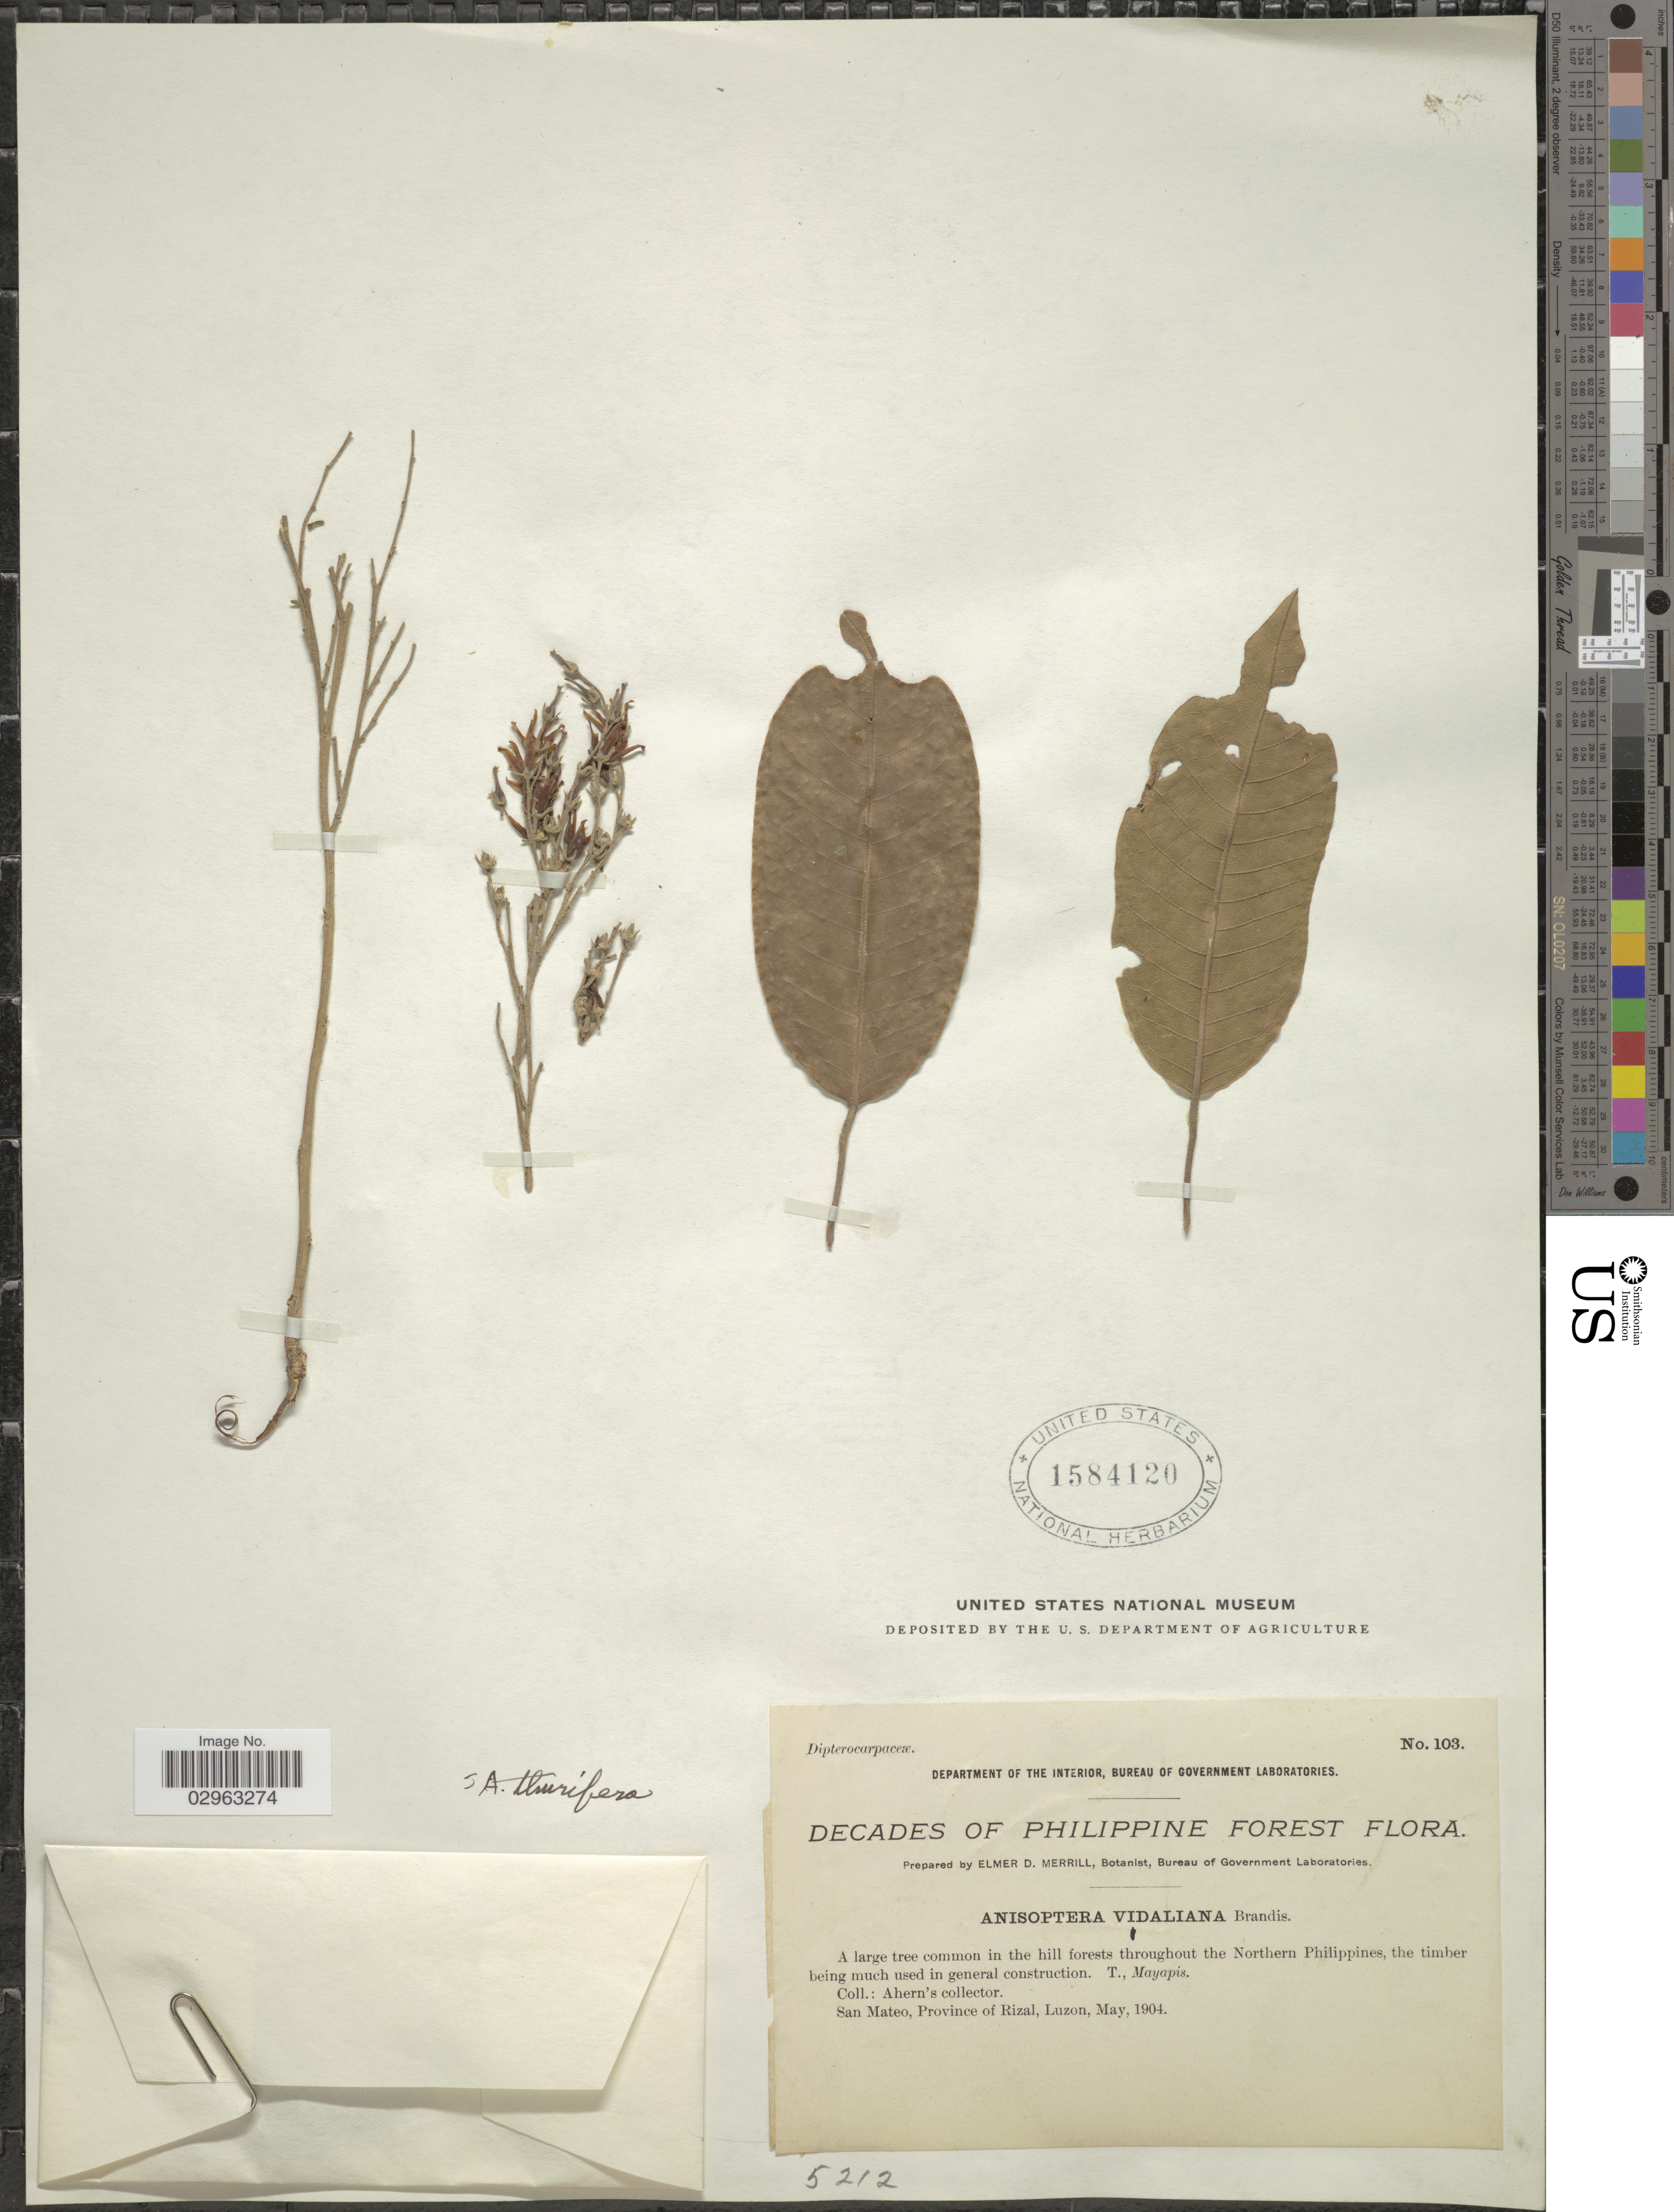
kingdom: Plantae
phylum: Tracheophyta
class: Magnoliopsida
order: Malvales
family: Dipterocarpaceae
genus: Anisoptera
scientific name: Anisoptera thurifera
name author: (Blanco) Blume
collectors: Ahern's collector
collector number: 103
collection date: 1904-05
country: Philippines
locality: San Mateo, Province of Rizal, Luzon.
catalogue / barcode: US 1584120